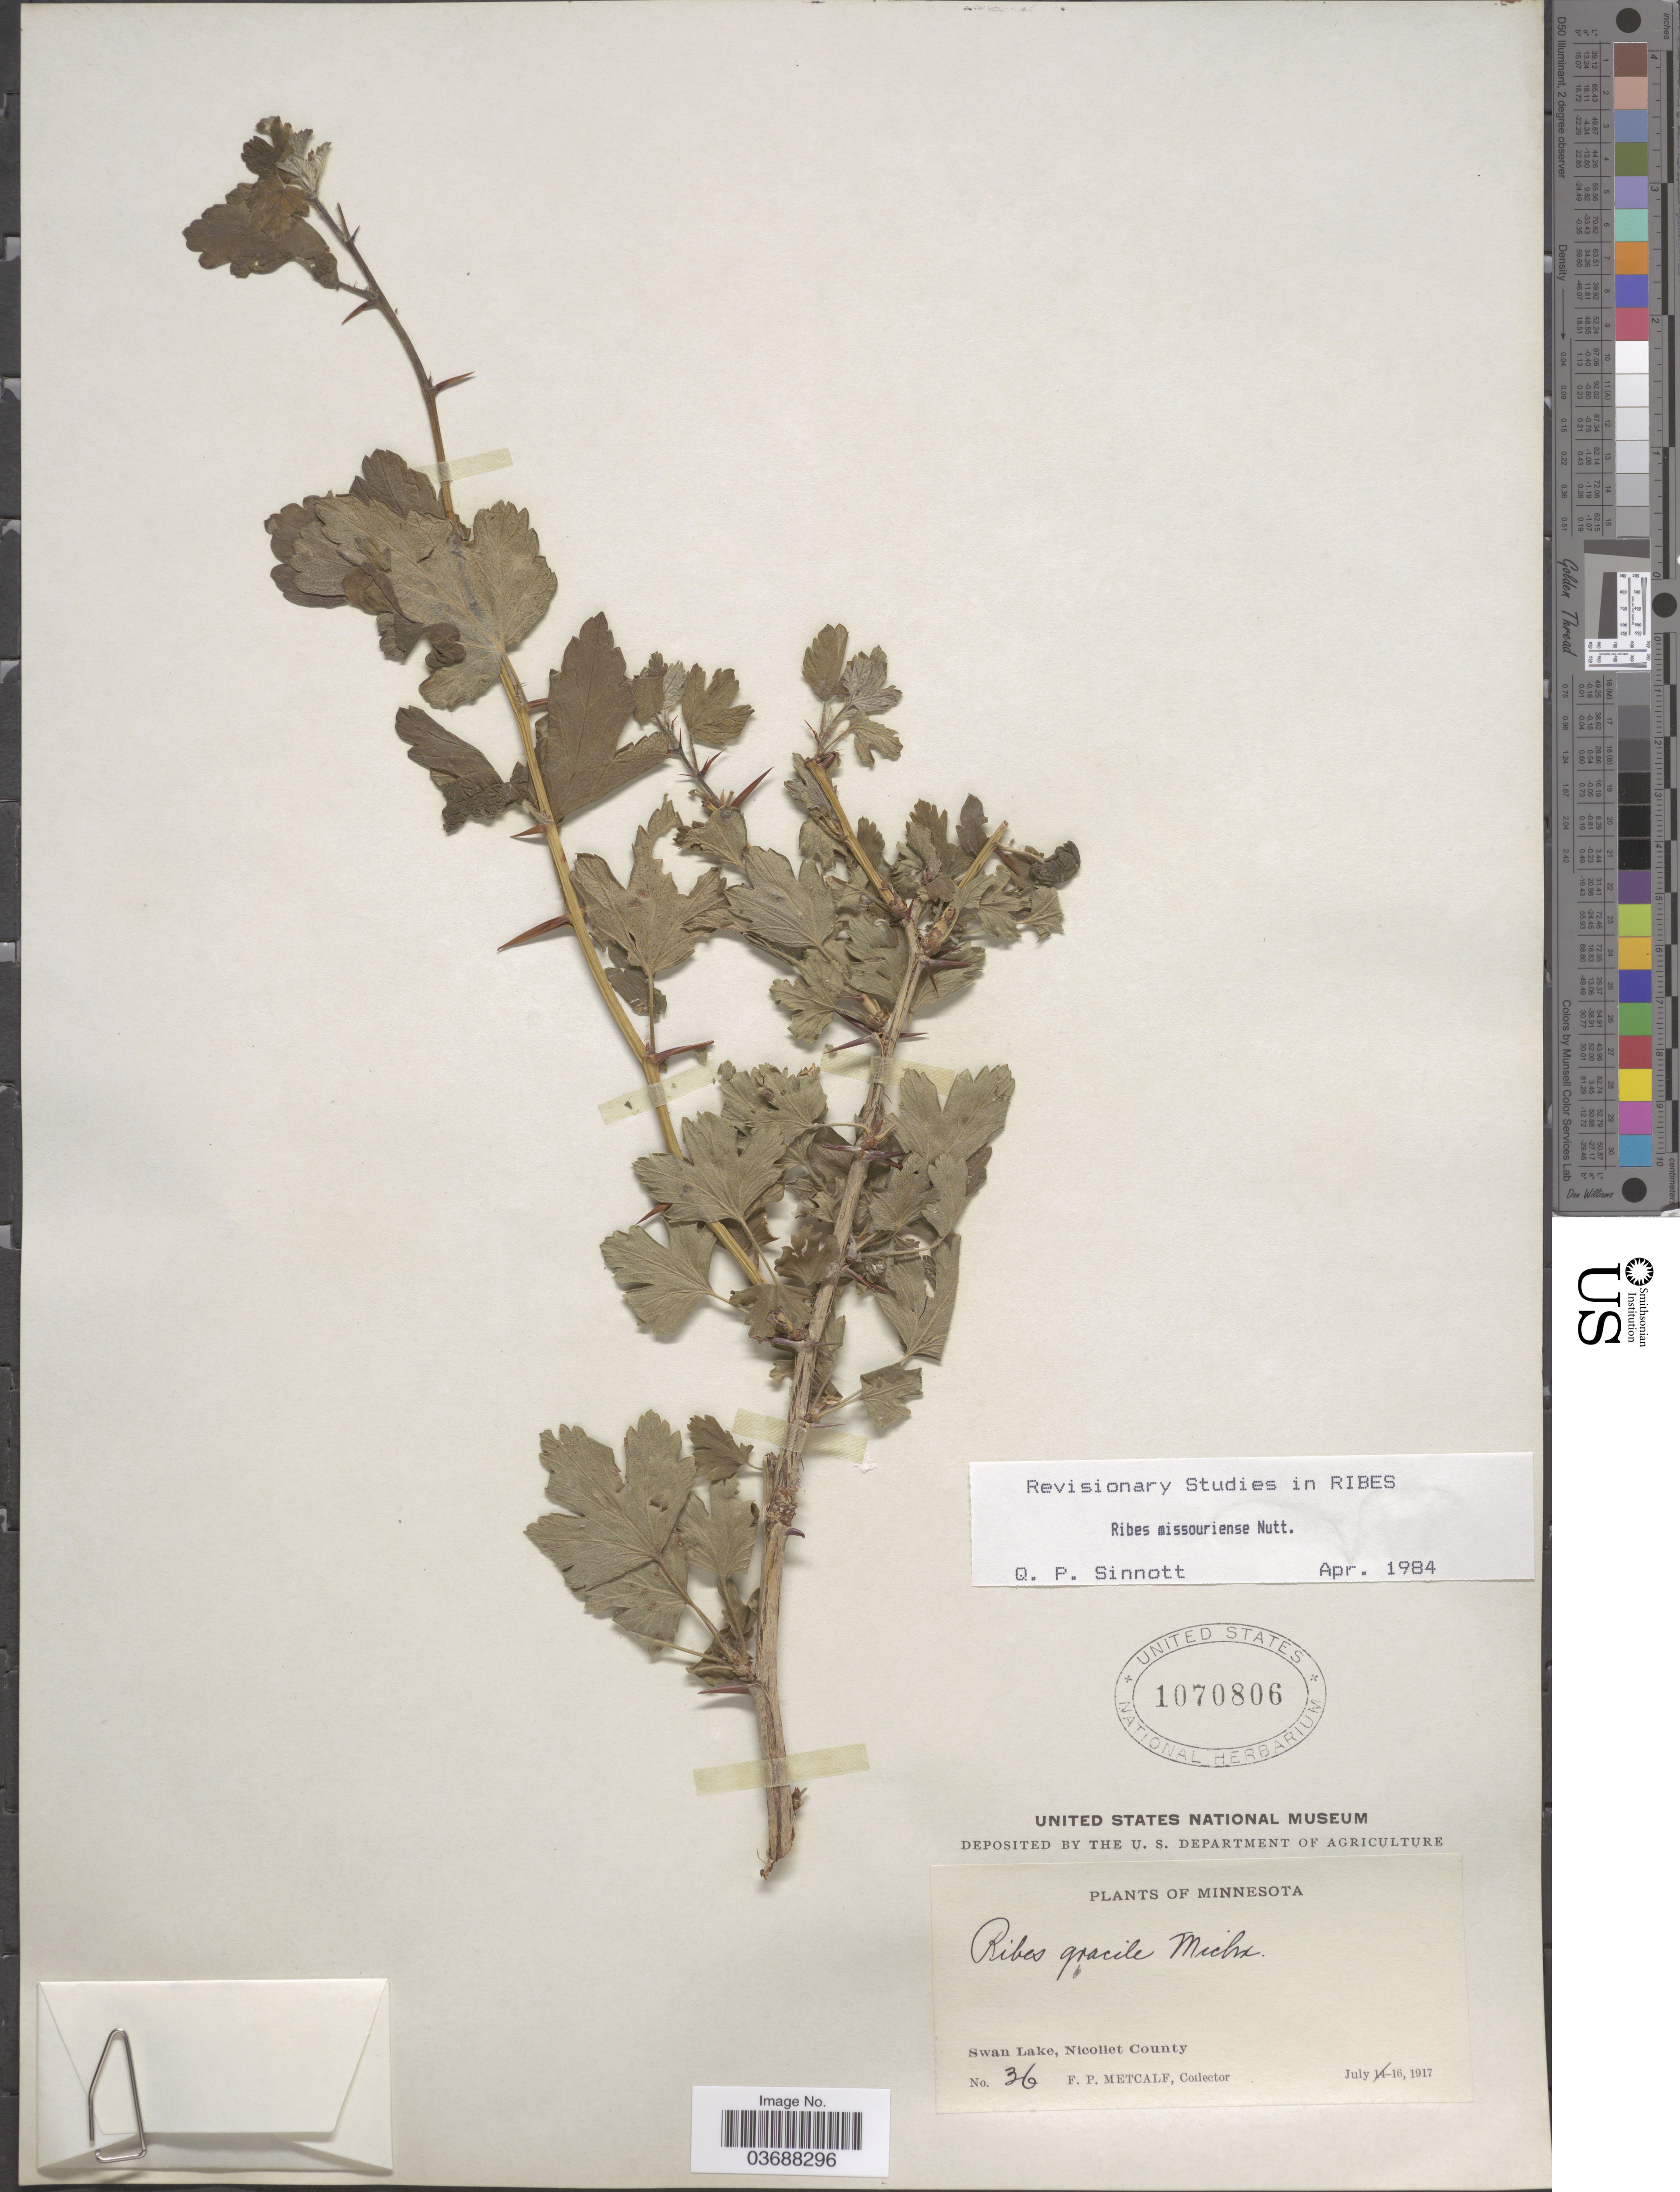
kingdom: Plantae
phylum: Tracheophyta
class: Magnoliopsida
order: Saxifragales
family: Grossulariaceae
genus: Ribes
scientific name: Ribes missouriense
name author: Nutt.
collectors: F. Metcalf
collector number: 36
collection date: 1917-07-16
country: United States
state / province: Minnesota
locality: Swan Lake, Nicollet County.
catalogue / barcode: US 1070806